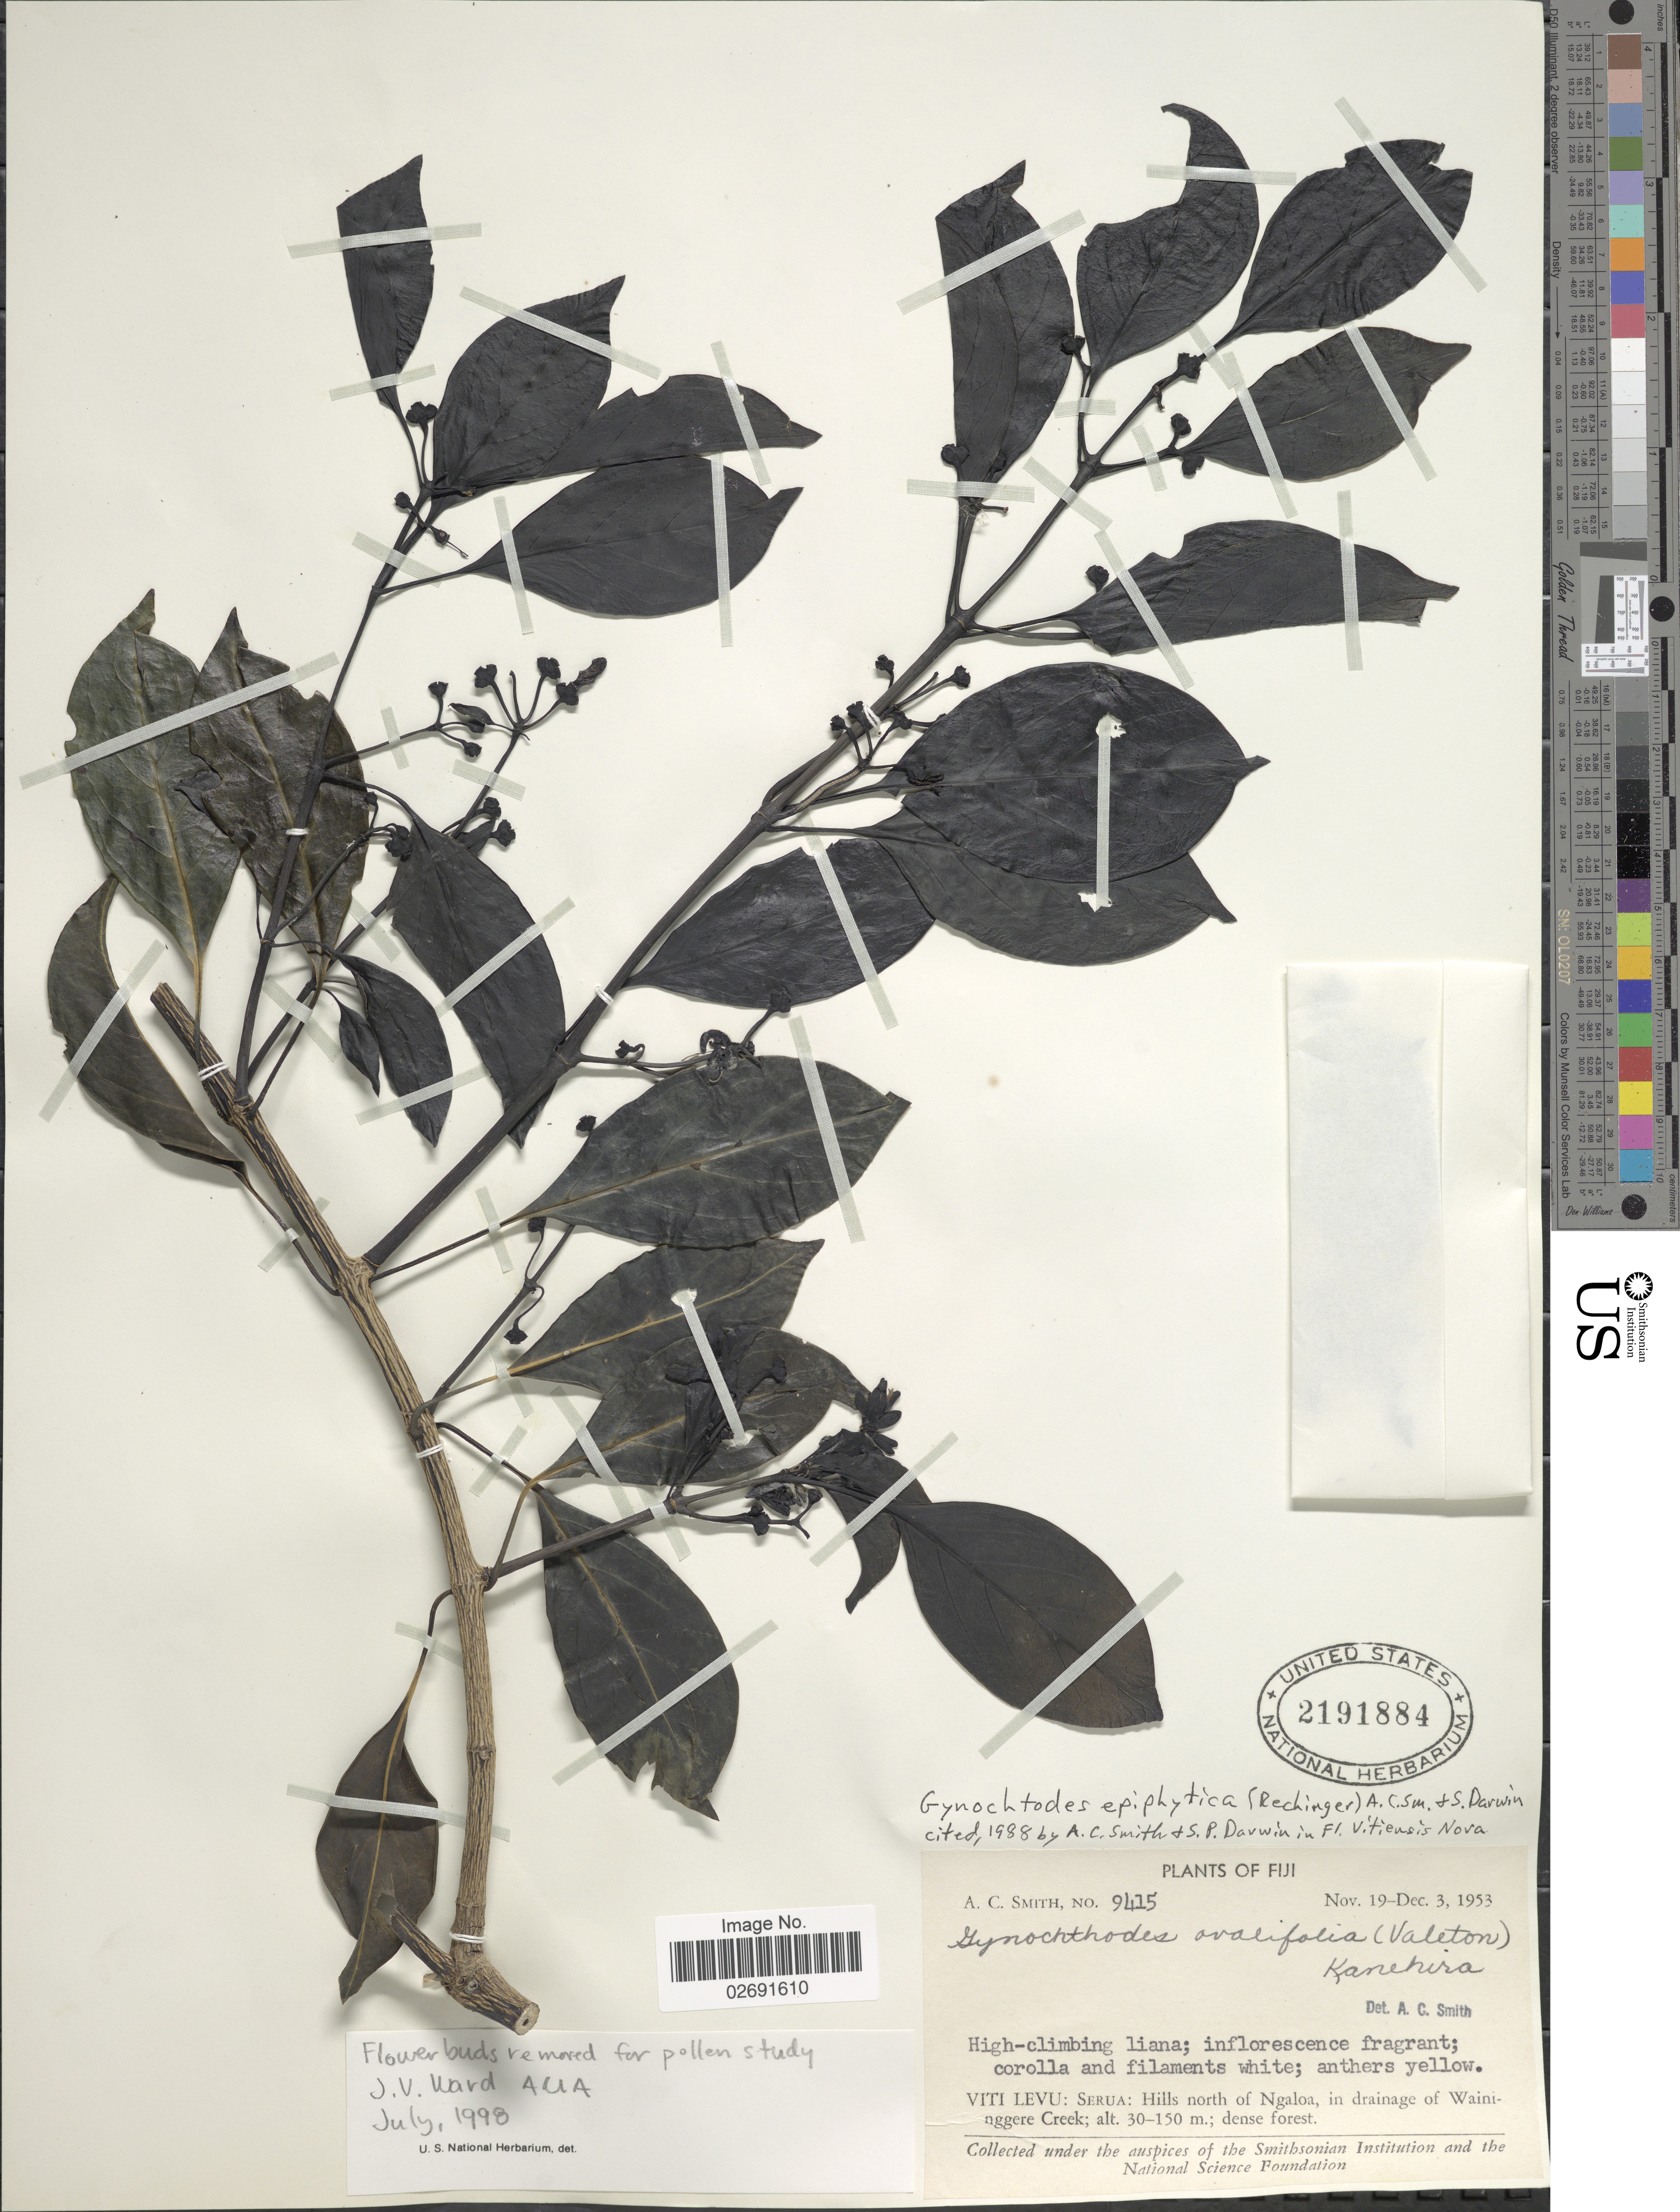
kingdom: Plantae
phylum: Tracheophyta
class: Magnoliopsida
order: Gentianales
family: Rubiaceae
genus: Gynochthodes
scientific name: Gynochthodes epiphytica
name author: (Rech. f.) A.C. Sm. & S.P. Darwin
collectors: A. C. Smith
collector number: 9415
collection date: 1953-11-19/1953-12-03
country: Fiji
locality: Viti Levu: Serua: hills north of Ngaloa, in drainage of Waininggere Creek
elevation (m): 30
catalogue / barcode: US 2191884